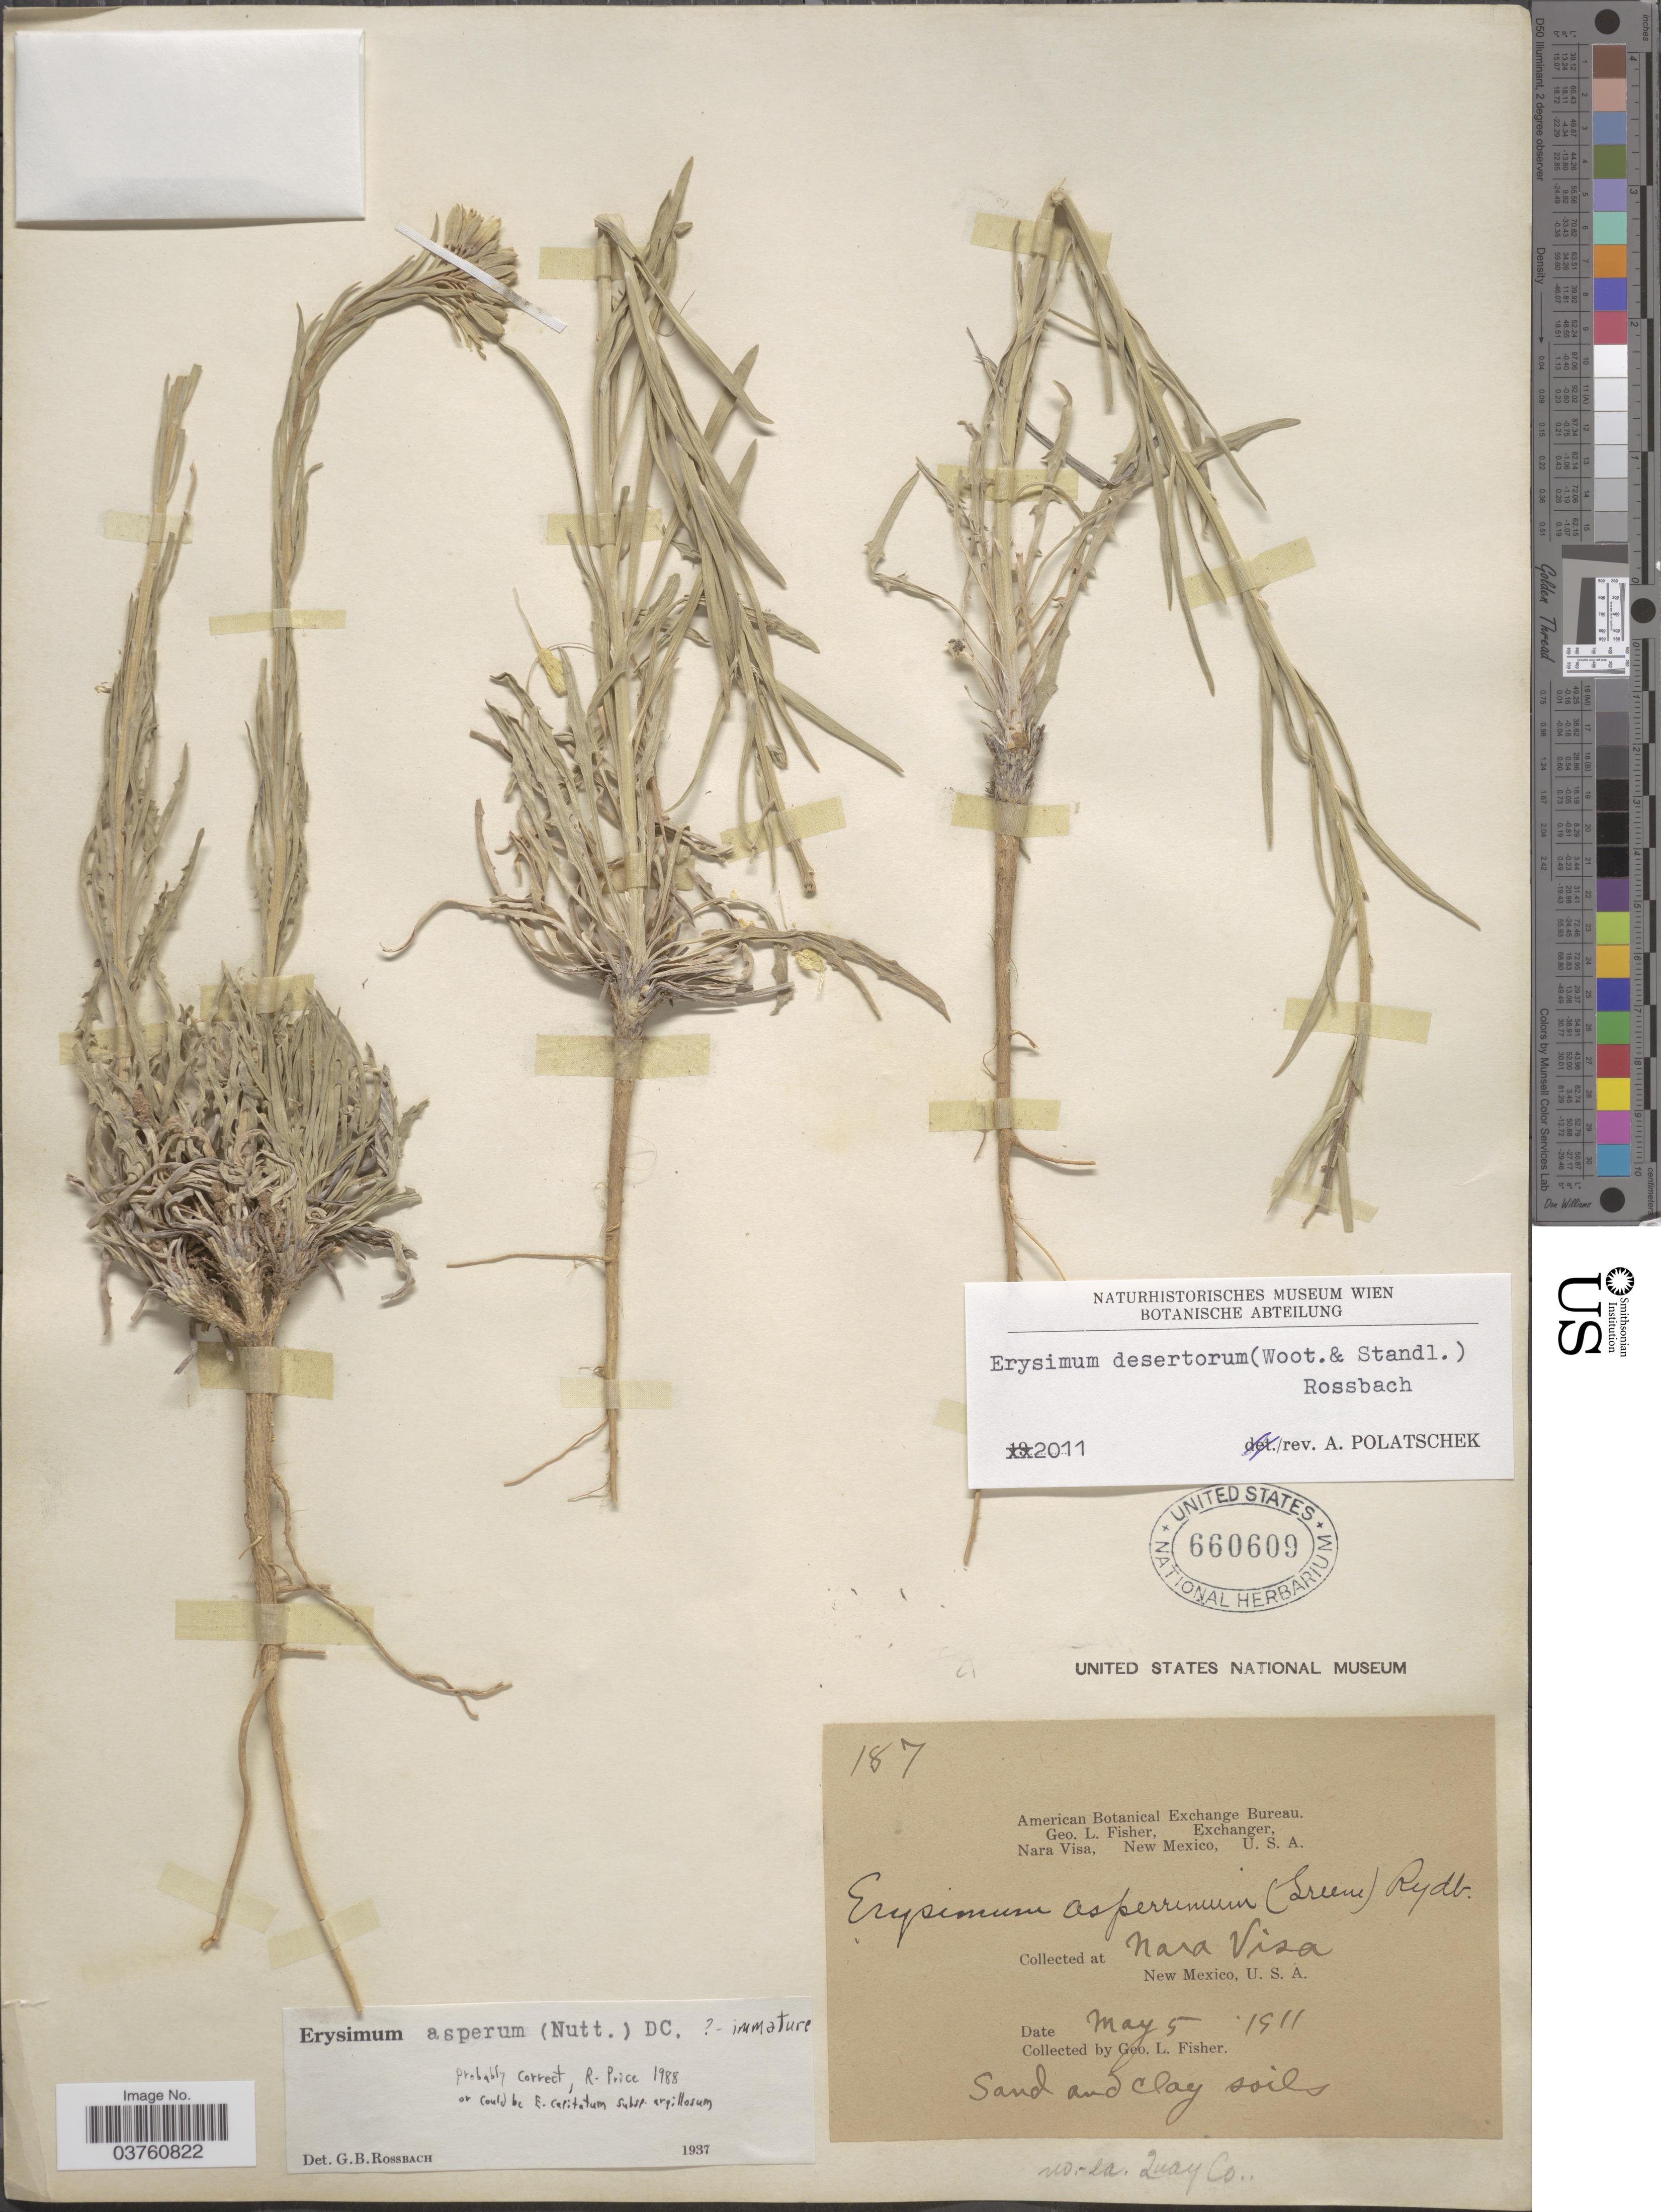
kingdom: Plantae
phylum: Tracheophyta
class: Magnoliopsida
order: Brassicales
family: Brassicaceae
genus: Erysimum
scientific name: Erysimum desertorum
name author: (Wooton & Standl.) Rossbach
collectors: G. L. Fisher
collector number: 187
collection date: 1911-05-05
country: United States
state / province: New Mexico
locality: Nara Visa. No-ea. Quay Co.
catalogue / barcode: US 660609